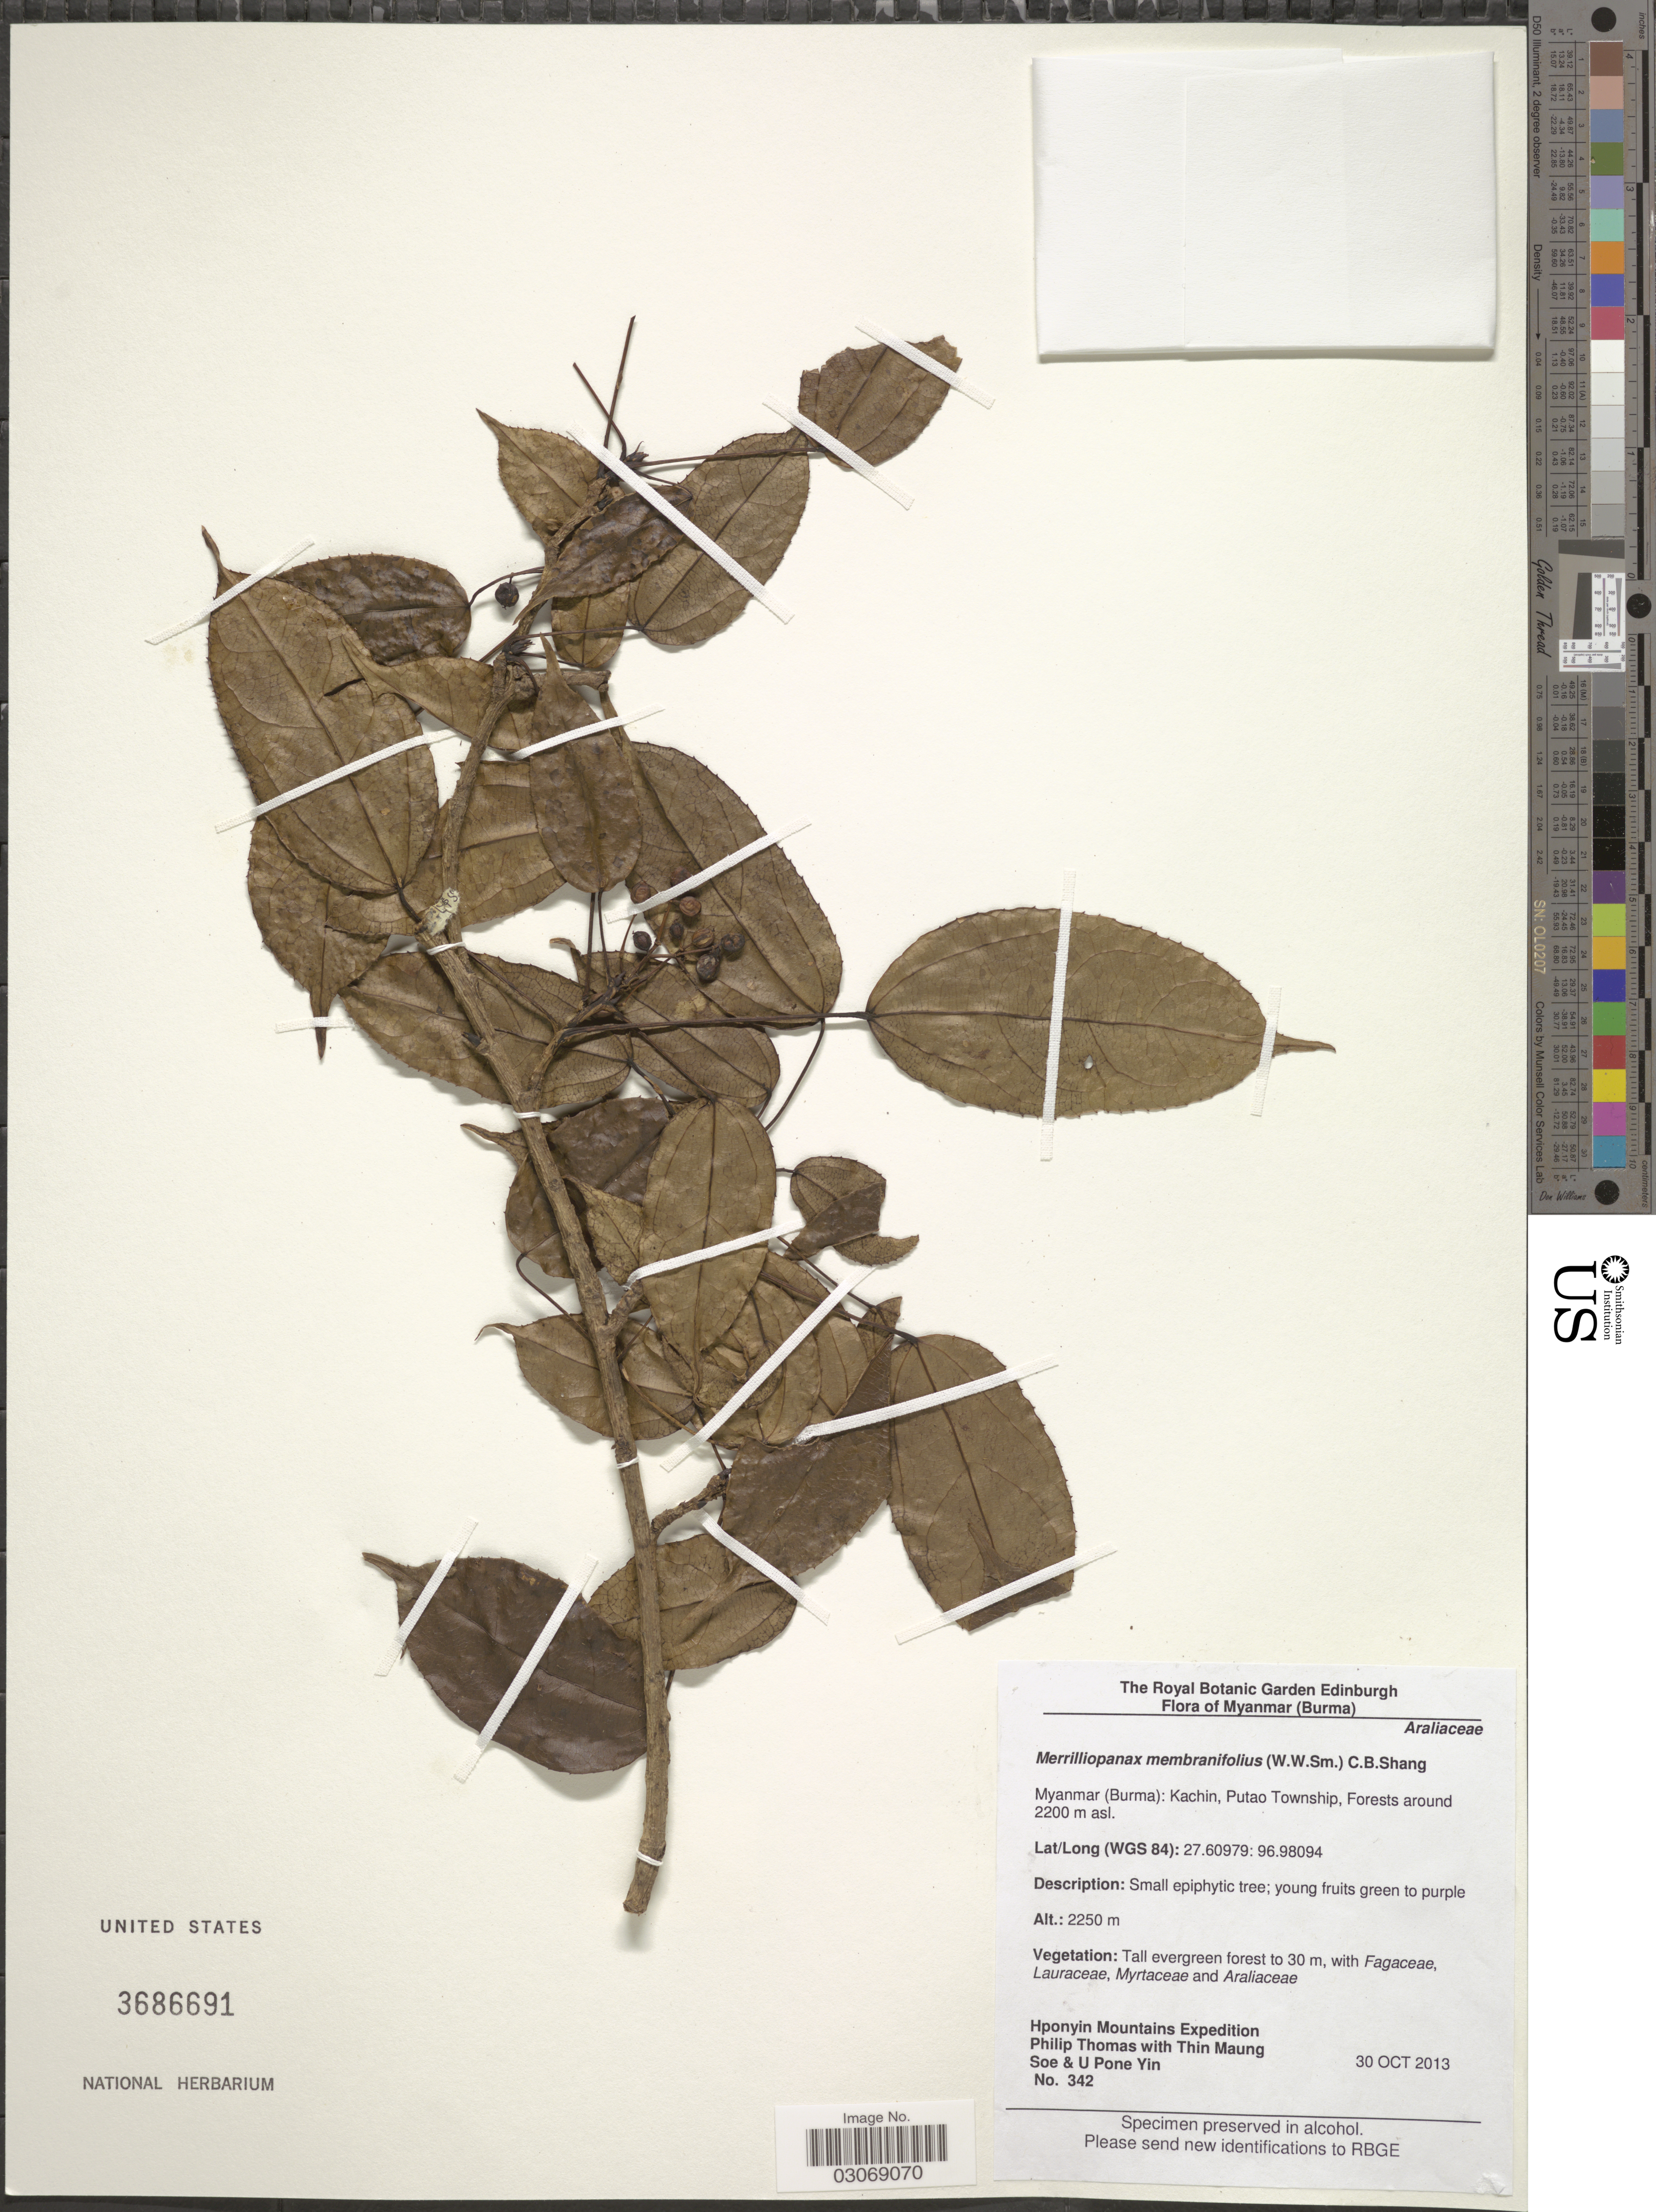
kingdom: Plantae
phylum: Tracheophyta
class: Magnoliopsida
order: Apiales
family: Araliaceae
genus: Merrilliopanax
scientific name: Merrilliopanax membranifolius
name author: (W.W. Sm.) C.B. Shang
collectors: P. Thomas, T. Soe & U. Yin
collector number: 342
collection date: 2013-10-30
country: Myanmar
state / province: Kachin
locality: Myanmar (Burma): Putao Township. (WGS 84). Hponyin Mountains.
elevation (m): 2250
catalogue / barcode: US 3686691